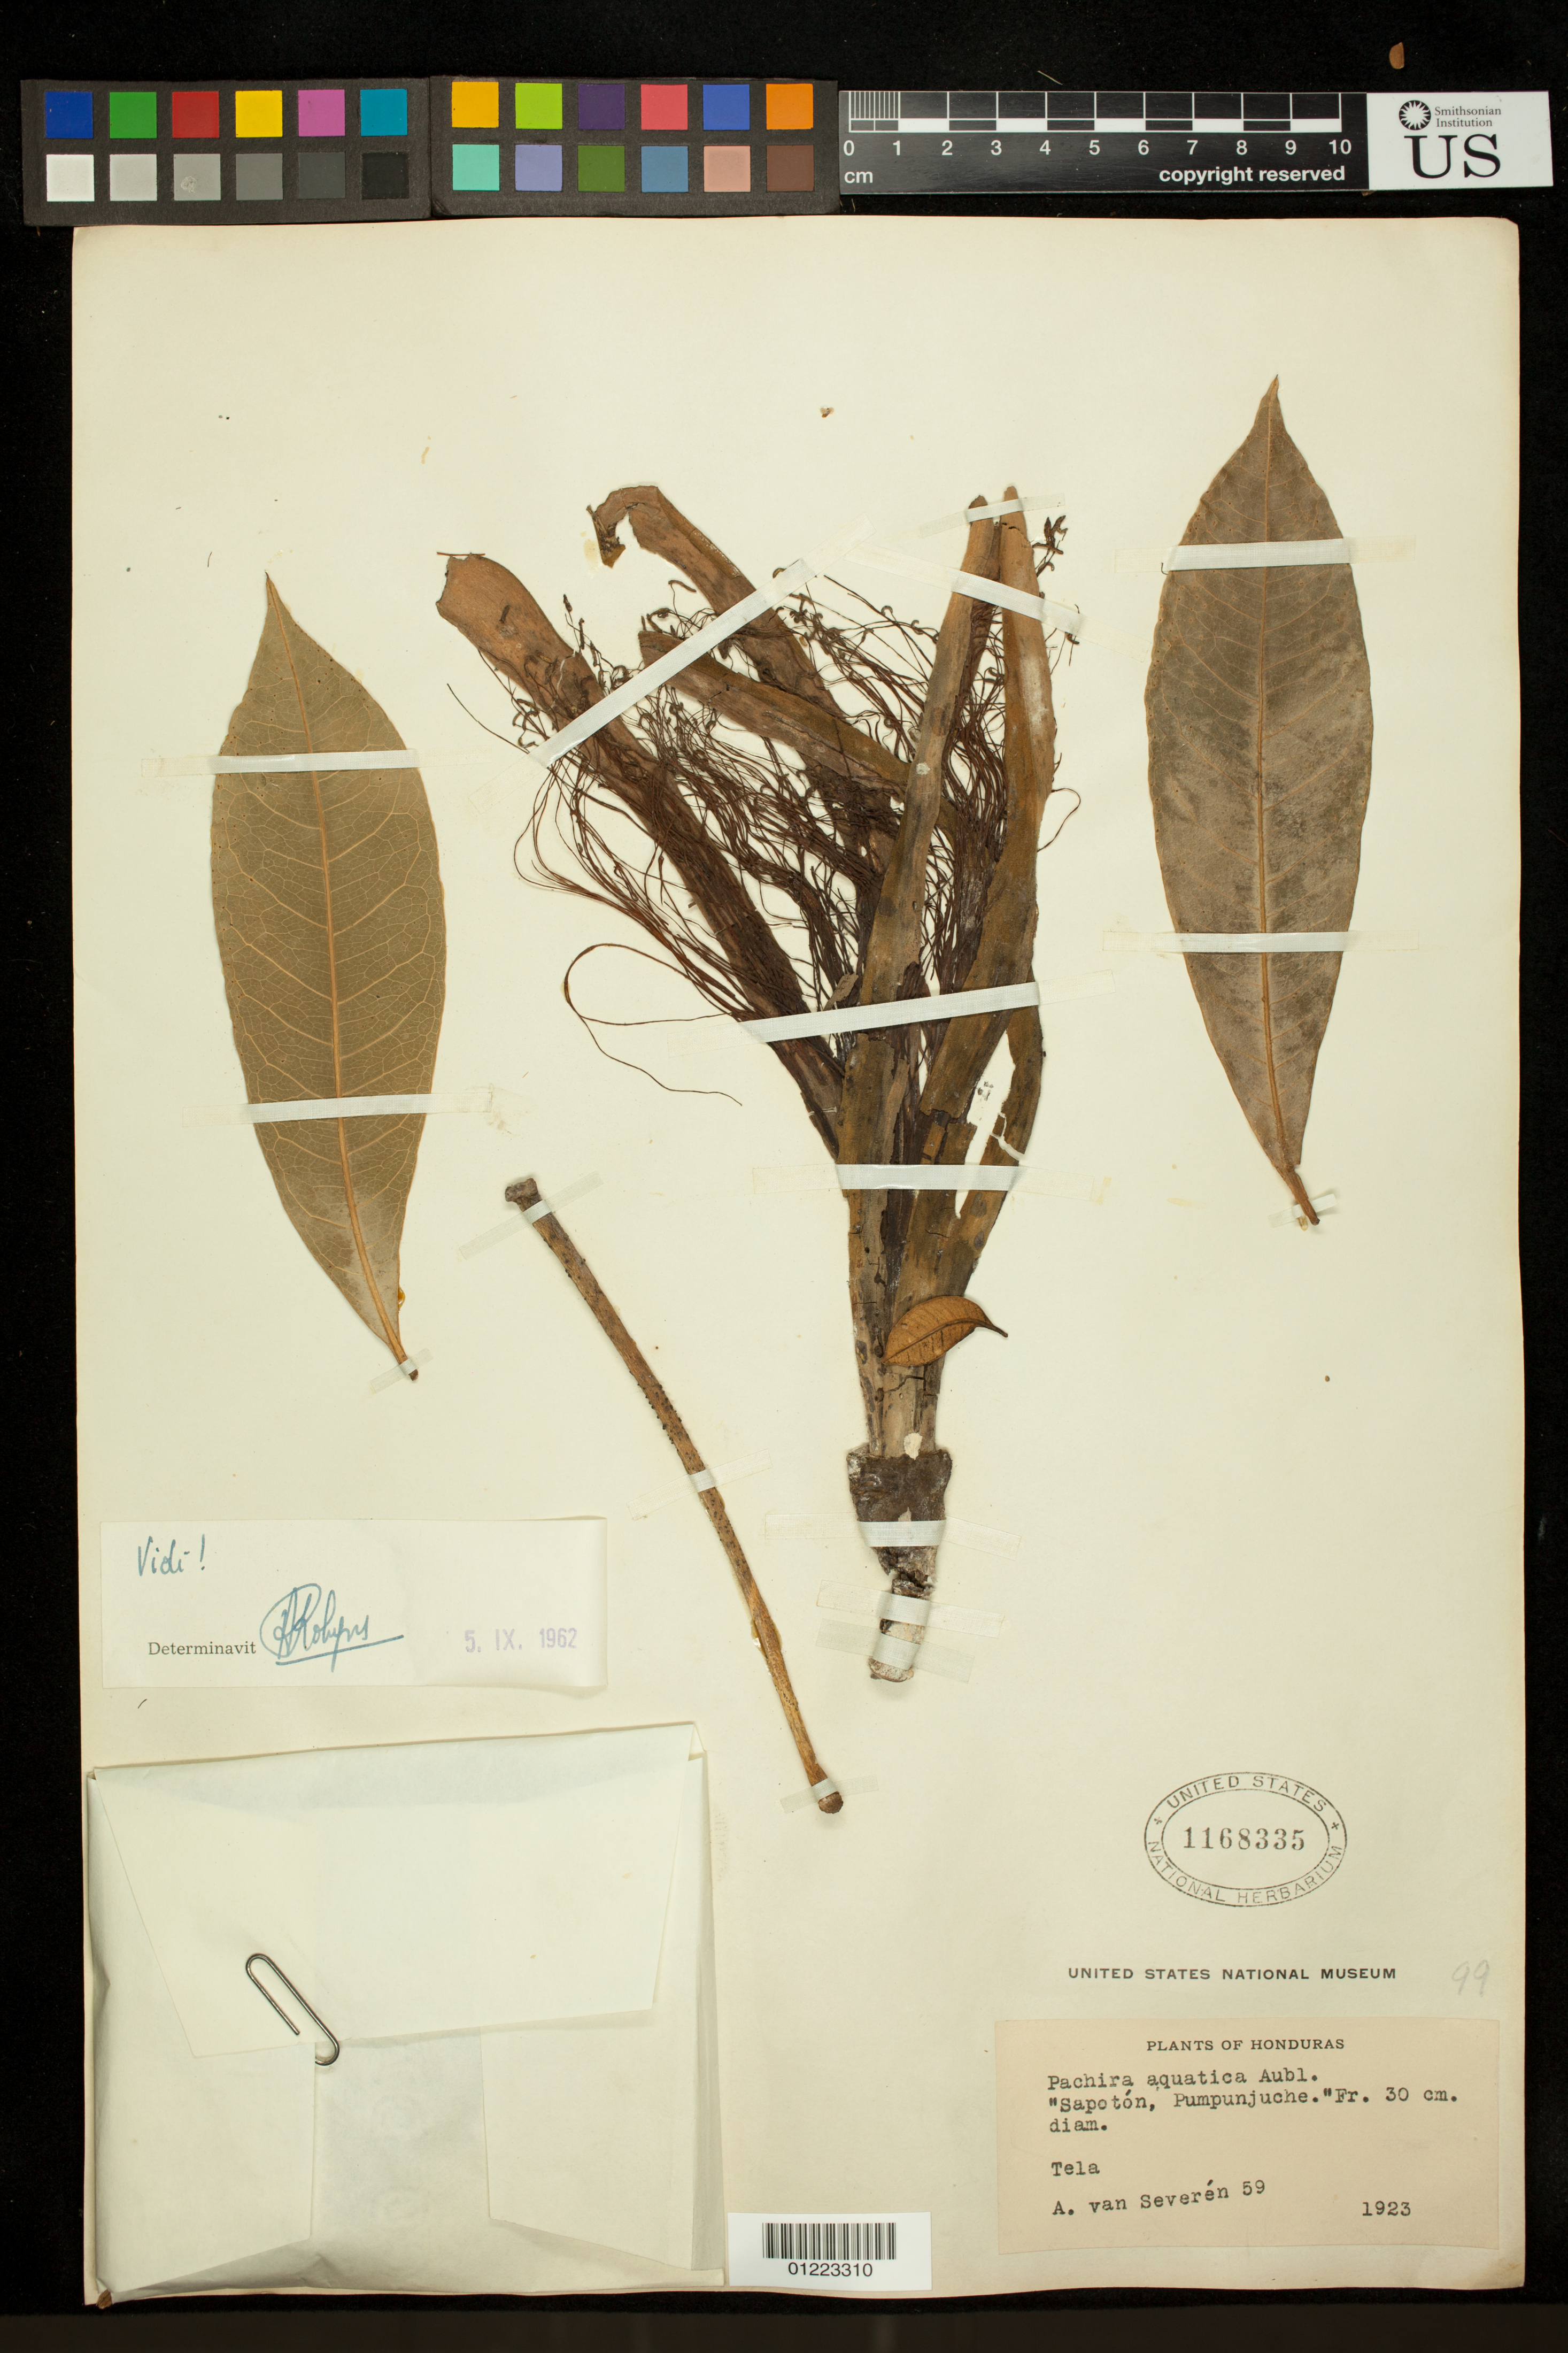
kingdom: Plantae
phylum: Tracheophyta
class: Magnoliopsida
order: Malvales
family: Malvaceae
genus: Pachira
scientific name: Pachira aquatica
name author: Aubl.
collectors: A. van Severén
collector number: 59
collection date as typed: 1923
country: Honduras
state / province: Atlántida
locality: Tela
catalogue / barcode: US 1168335